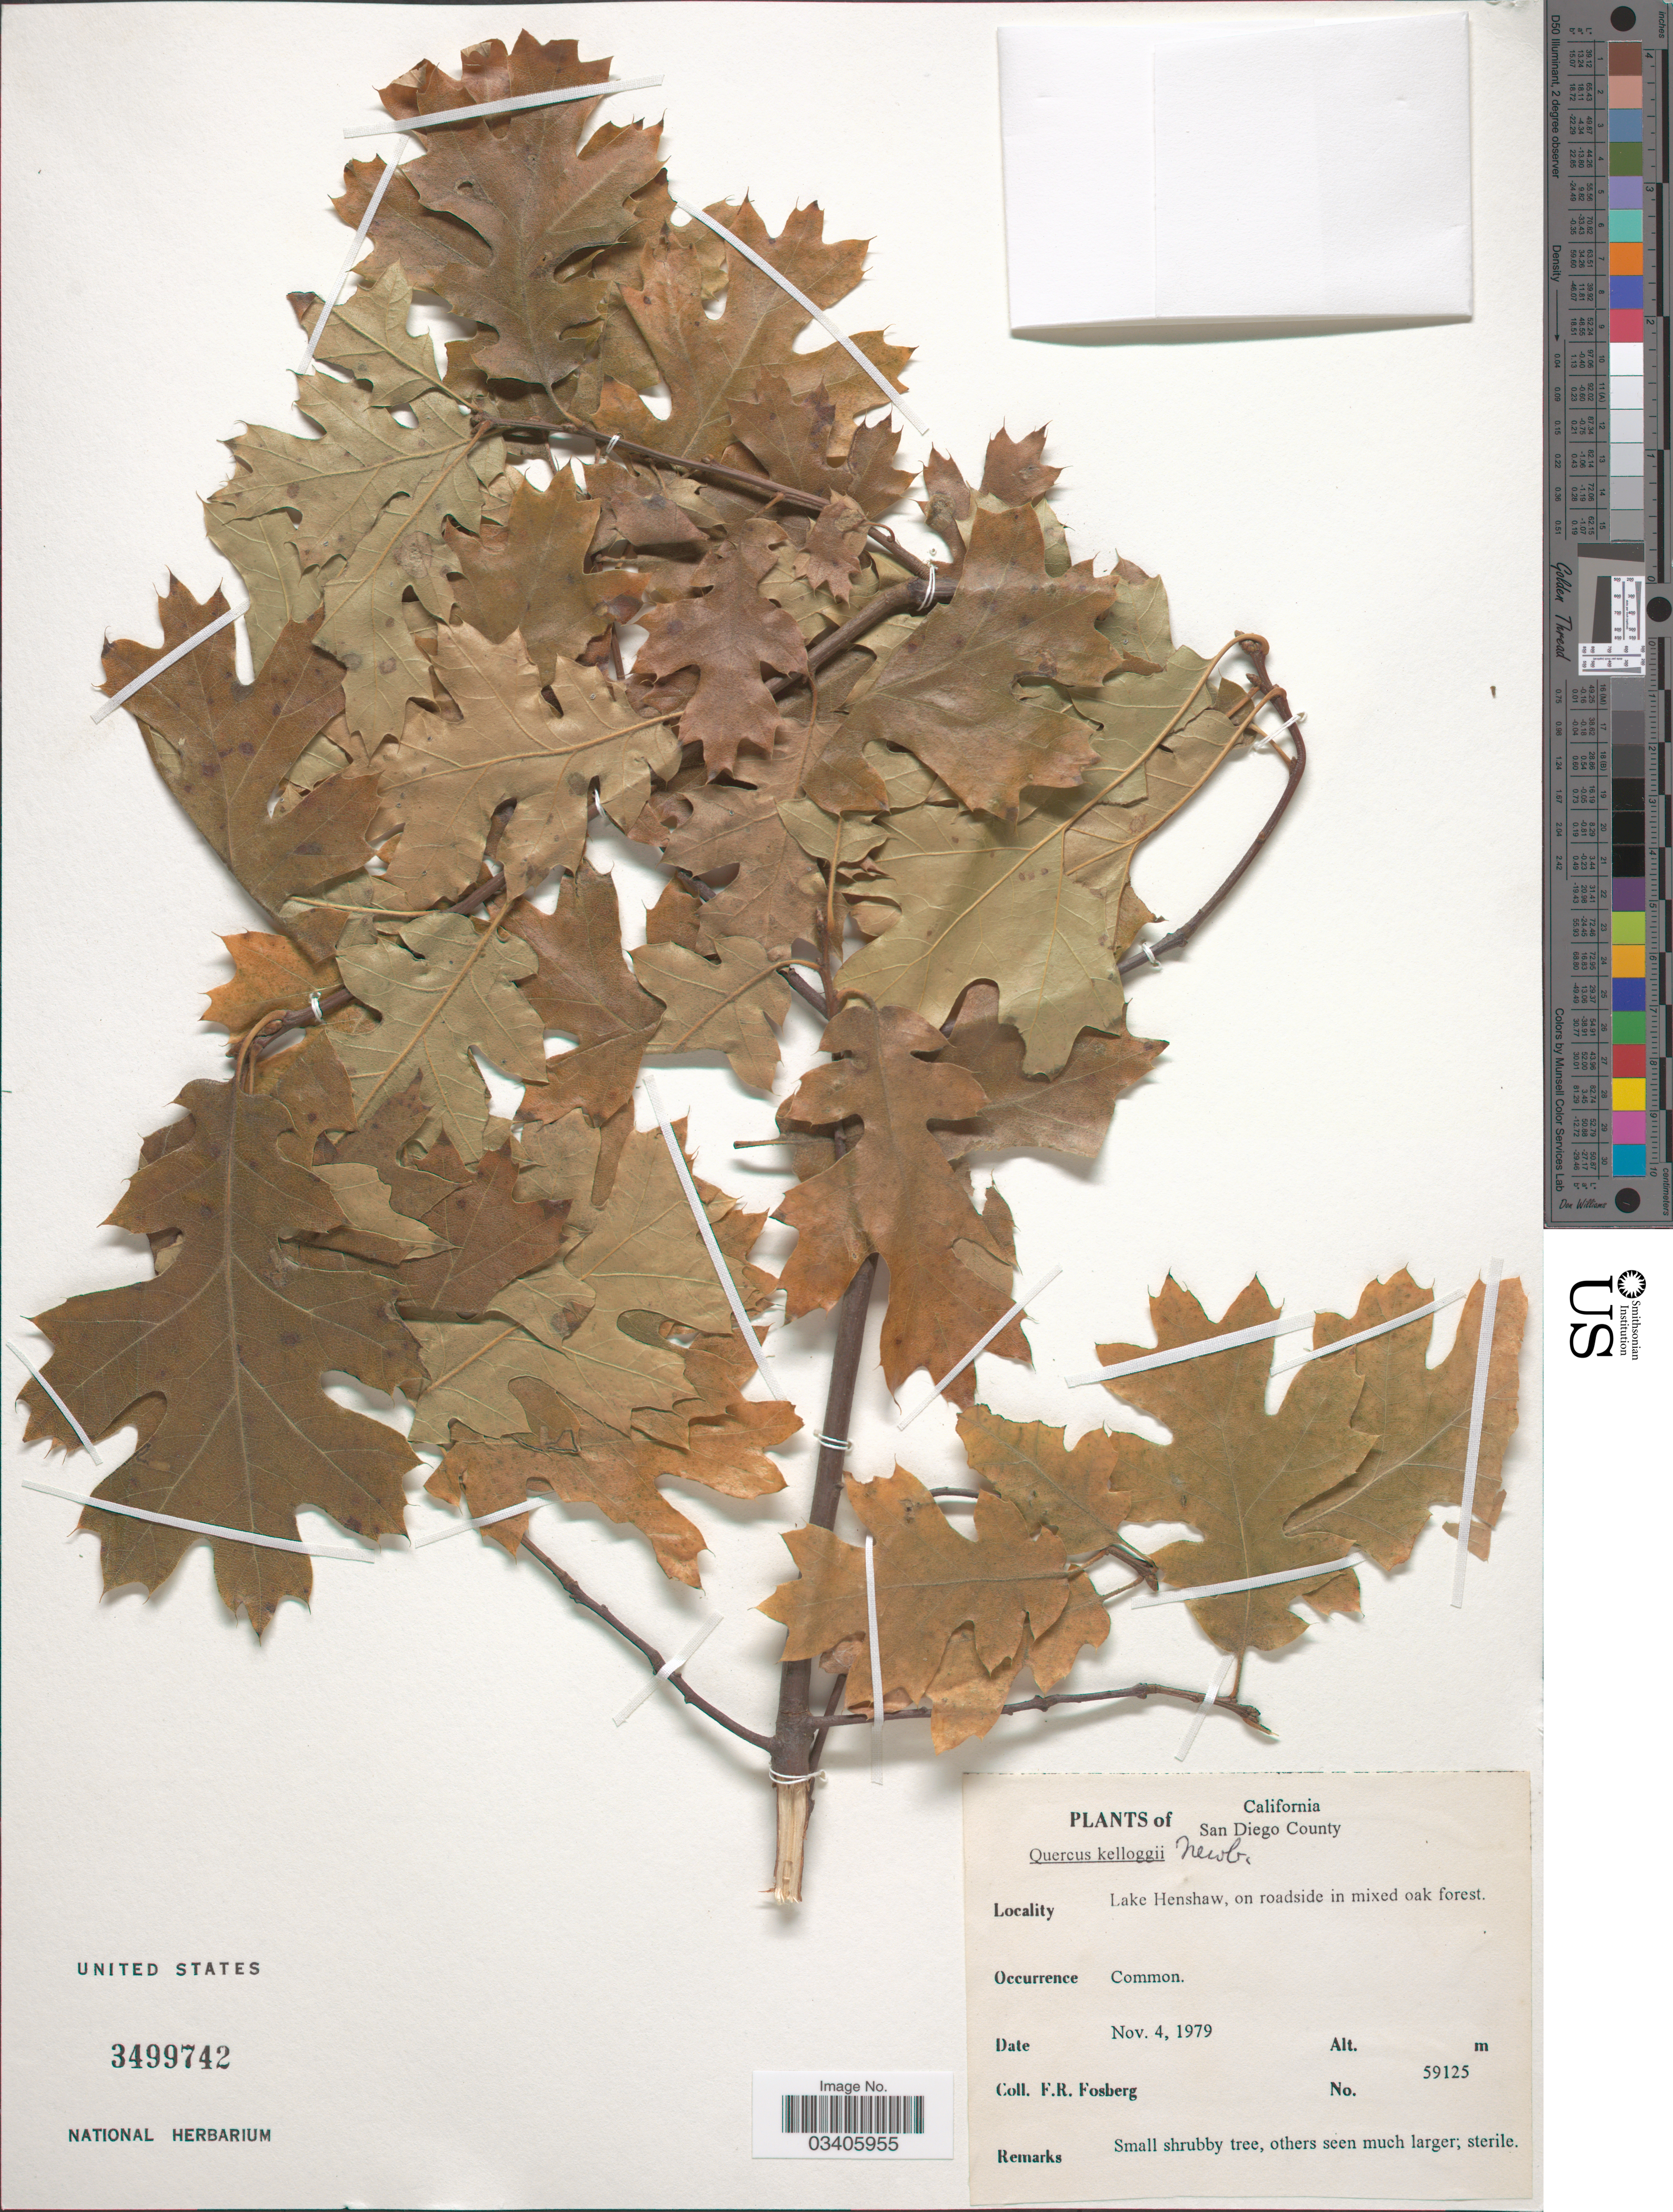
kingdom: Plantae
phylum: Tracheophyta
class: Magnoliopsida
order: Fagales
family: Fagaceae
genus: Quercus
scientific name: Quercus kelloggii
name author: Newb.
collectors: F. R. Fosberg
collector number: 59125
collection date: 1979-11-04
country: United States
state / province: California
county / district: San Diego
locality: San Diego County. Lake Henshaw, on roadside in mixed oak forest.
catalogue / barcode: US 3499742